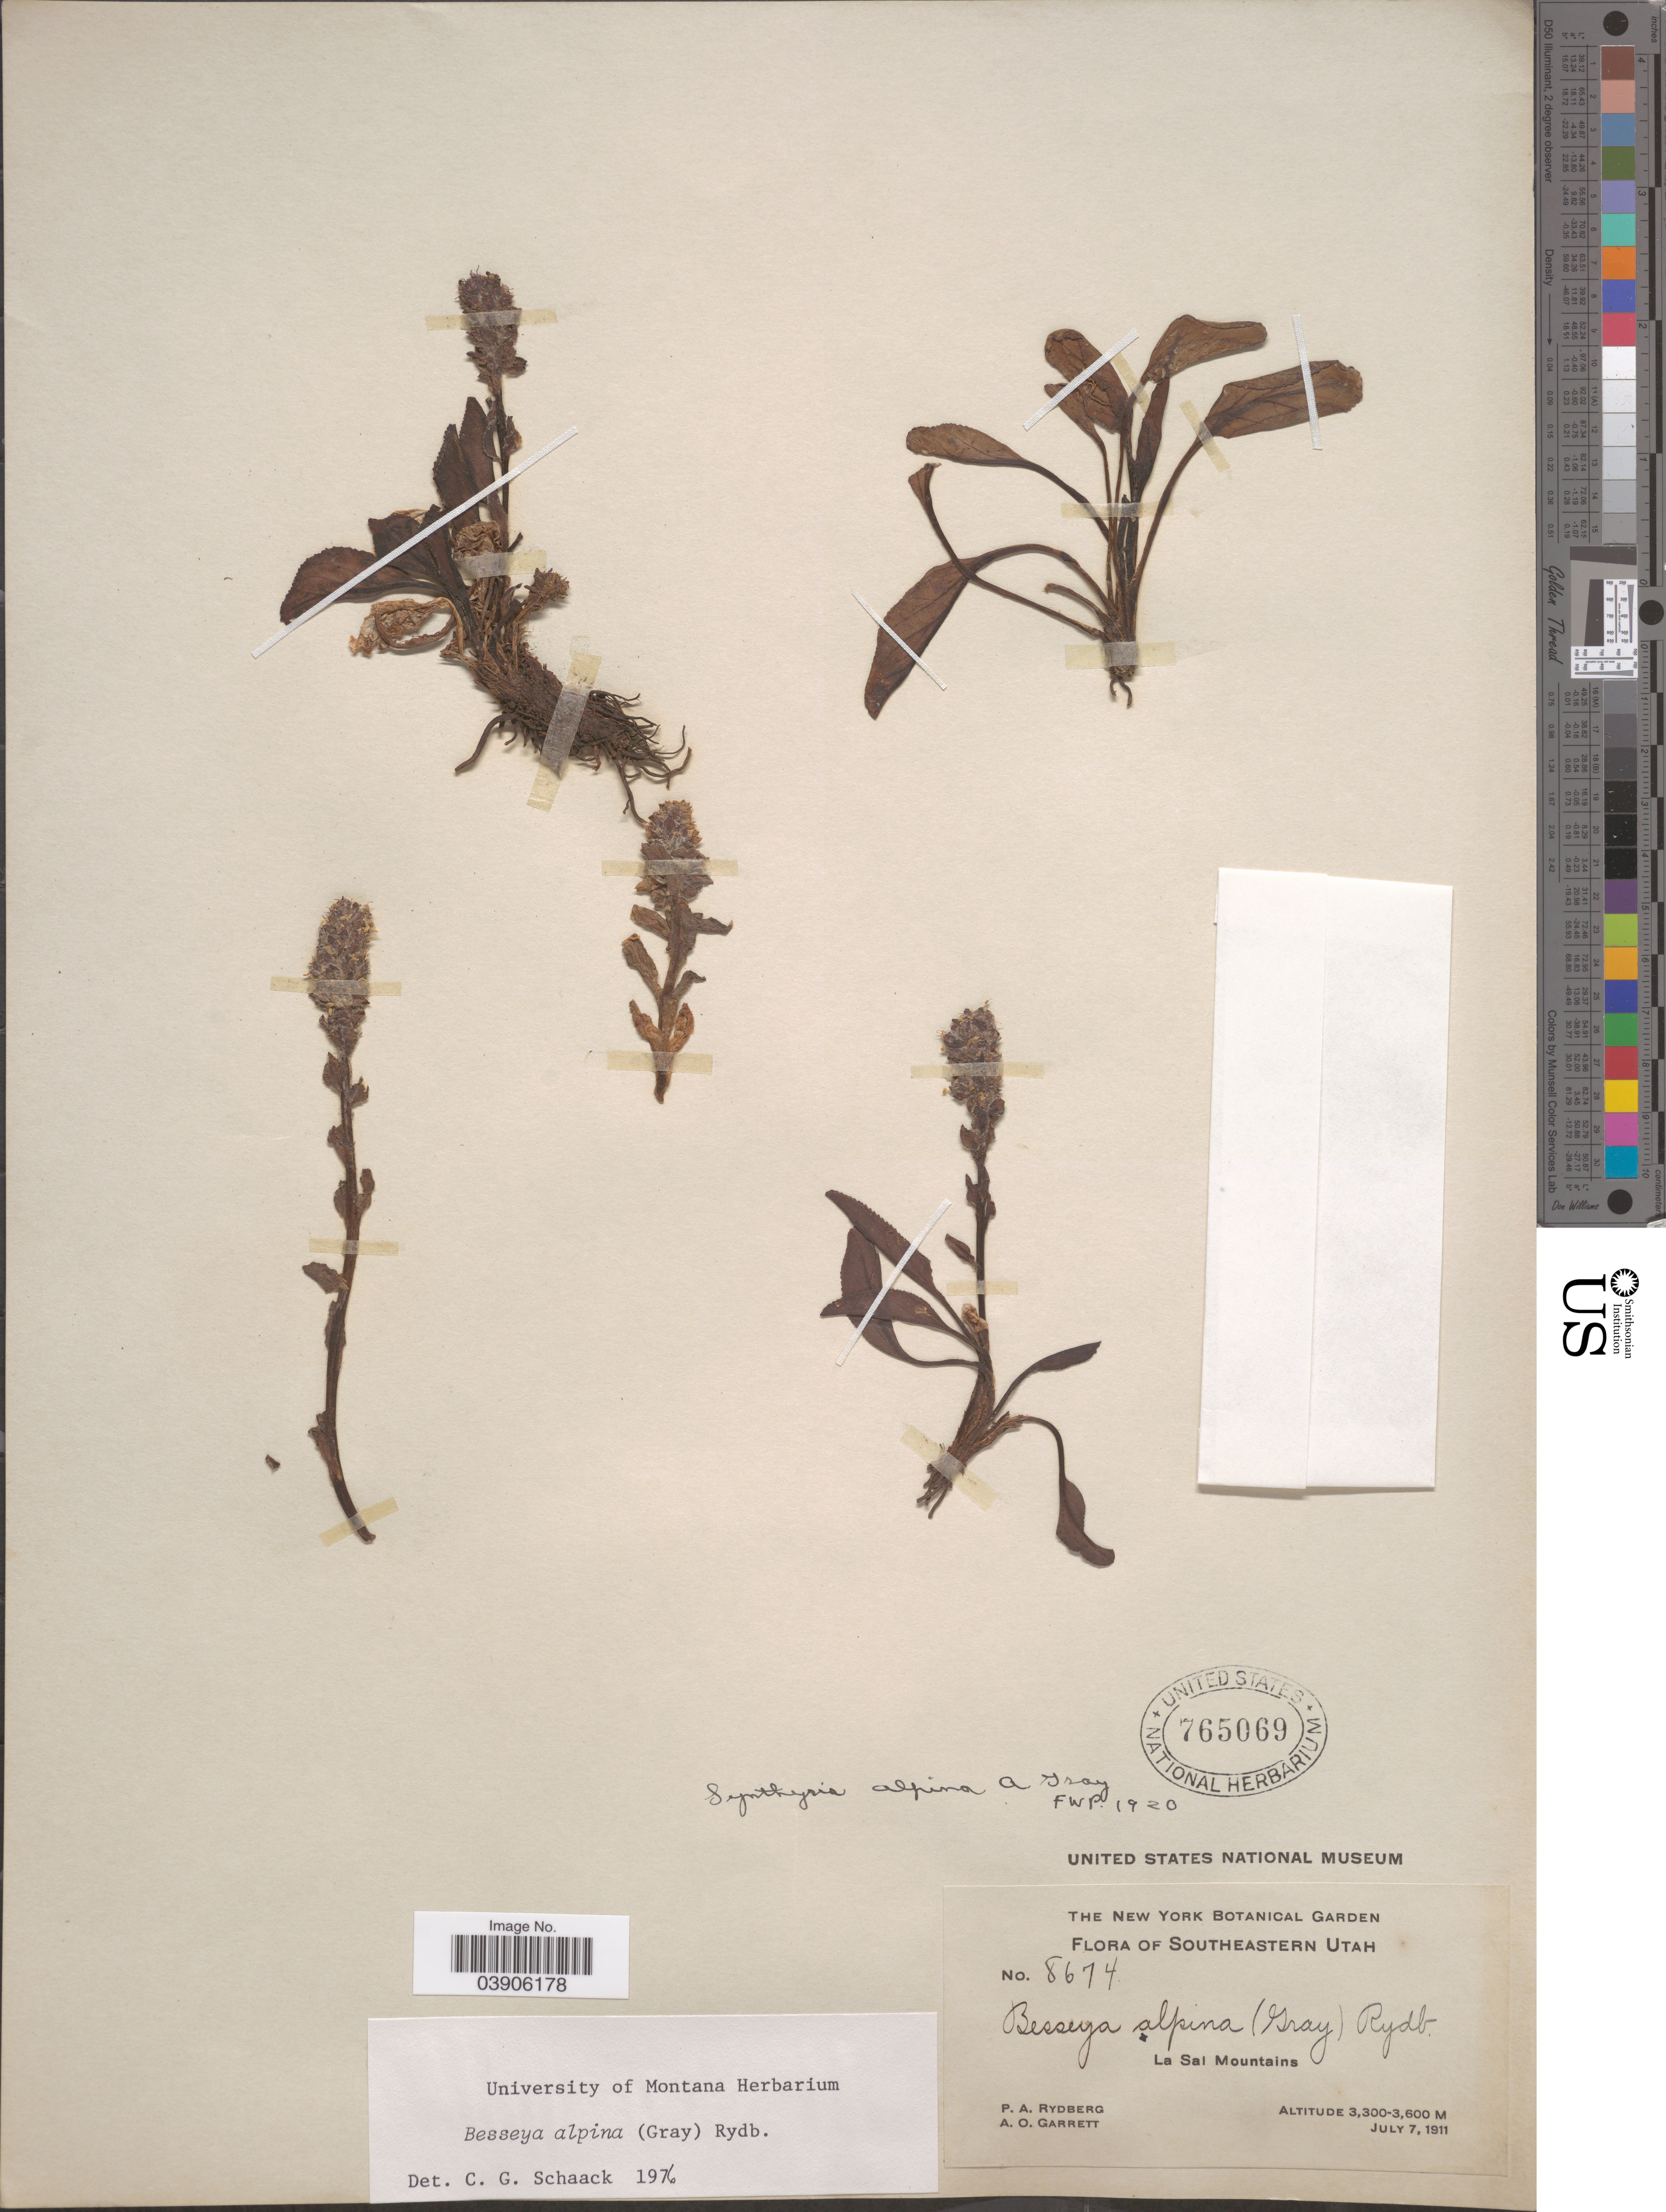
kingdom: Plantae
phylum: Tracheophyta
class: Magnoliopsida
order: Lamiales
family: Plantaginaceae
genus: Synthyris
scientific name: Synthyris alpina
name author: A. Gray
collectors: P. A. Rydberg & A. O. Garrett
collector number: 8674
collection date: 1911-07-07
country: United States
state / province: Utah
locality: Southeastern Utah. La Sal Mountains.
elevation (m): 3300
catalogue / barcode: US 765069